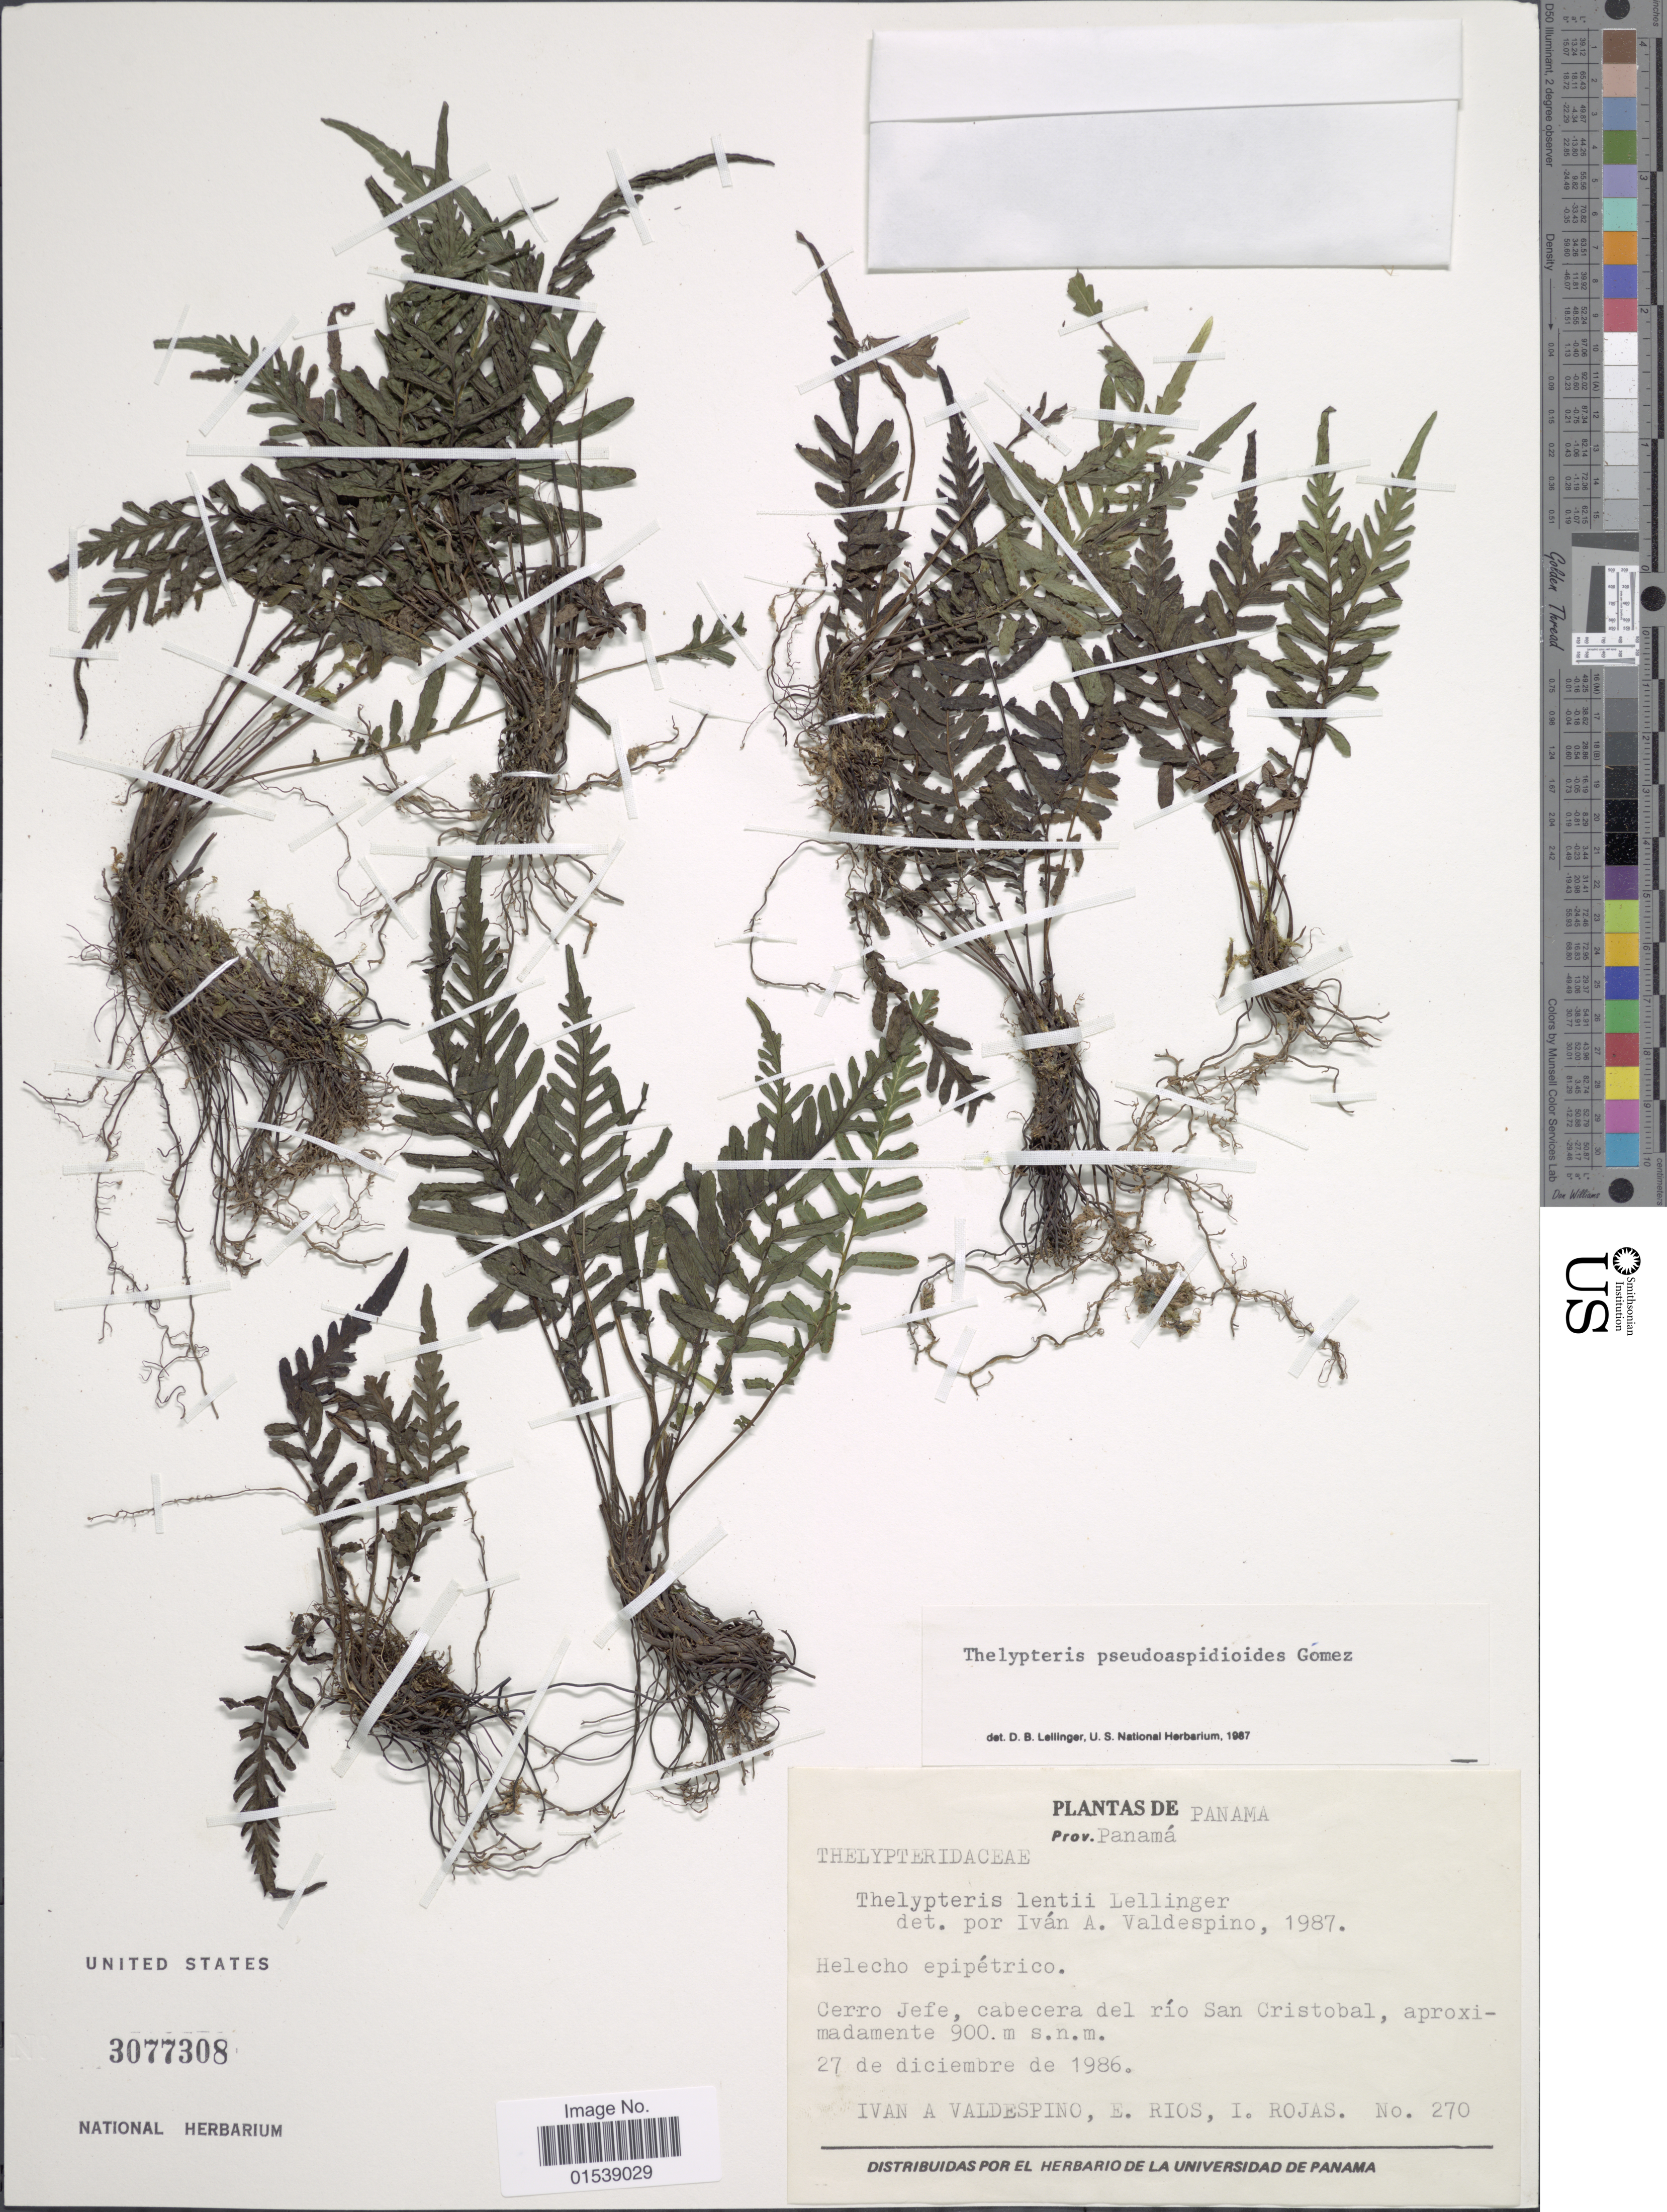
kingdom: Plantae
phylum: Tracheophyta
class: Polypodiopsida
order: Polypodiales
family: Thelypteridaceae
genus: Amauropelta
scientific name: Amauropelta villana (L.D. Gómez) comb. nov., ined 2015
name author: (L.D. Gómez)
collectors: I. A. Valdespino, E. Rios & I. Rojas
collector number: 270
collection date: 1986-12-27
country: Panama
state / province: Panamá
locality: Prov. Panama, Cerro Jefe, cabacera del rio San Cristobal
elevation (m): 900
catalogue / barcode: US 3077308